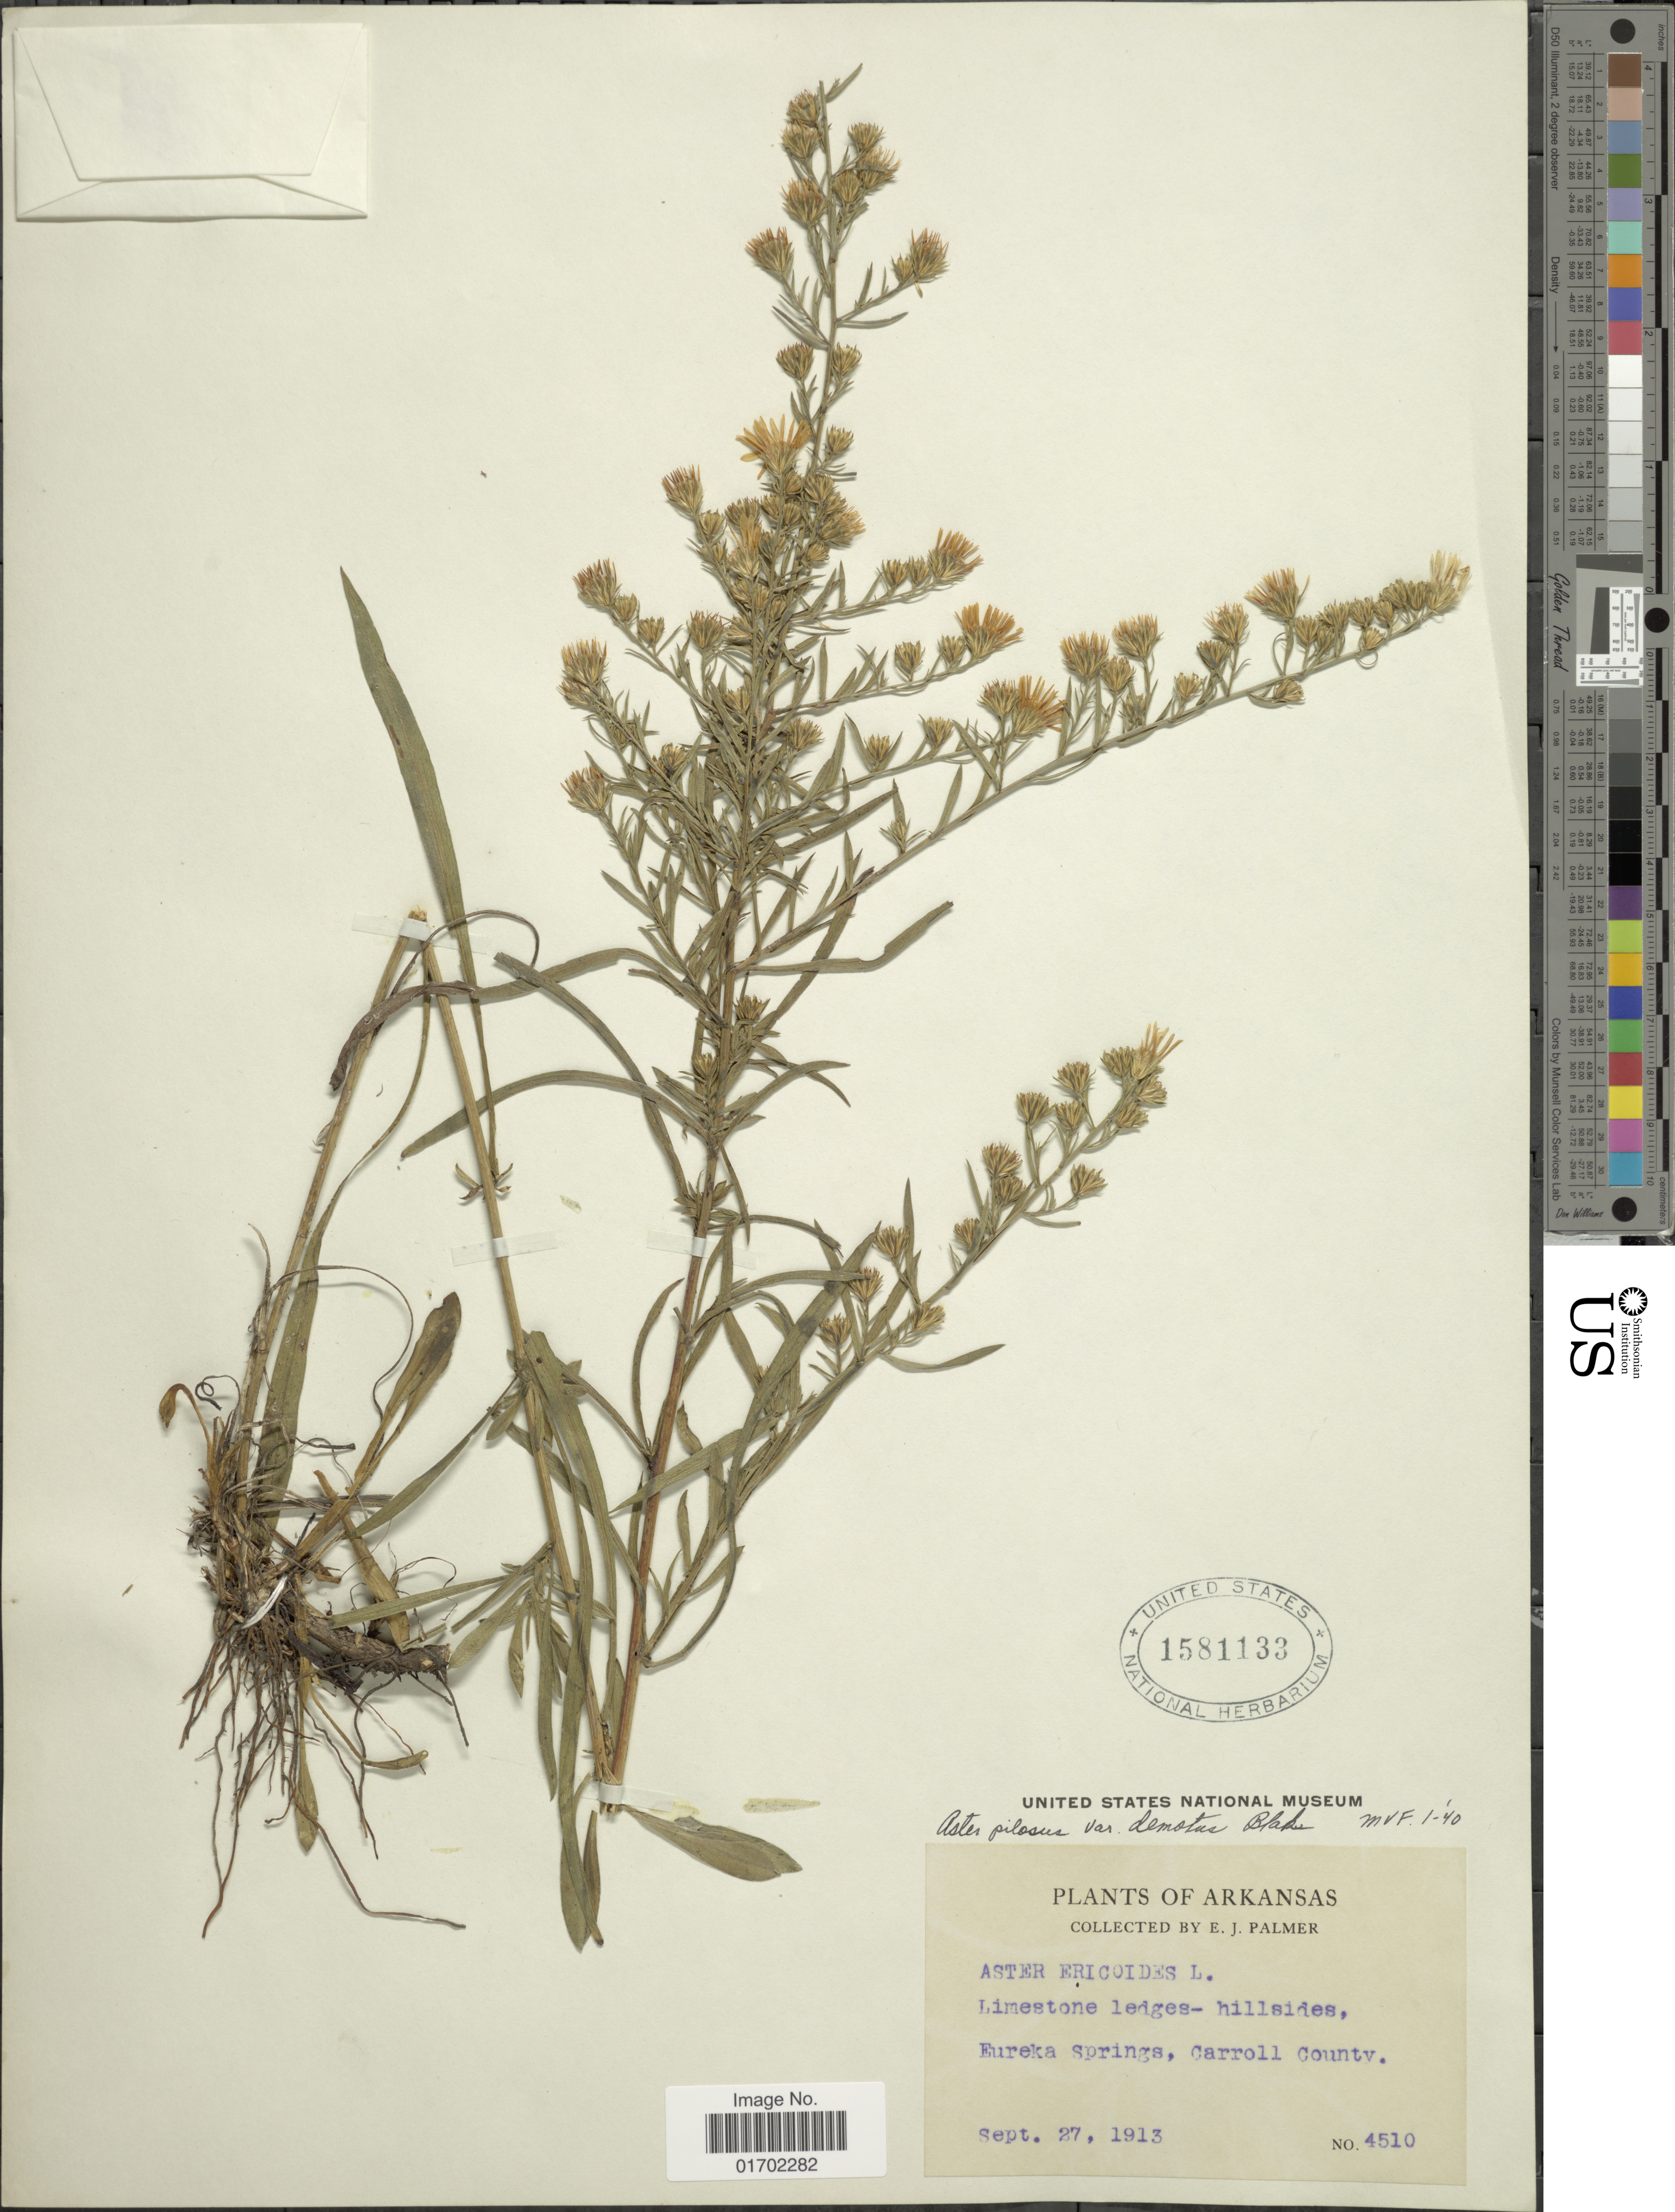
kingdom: Plantae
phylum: Tracheophyta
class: Magnoliopsida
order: Asterales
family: Asteraceae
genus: Symphyotrichum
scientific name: Symphyotrichum pilosum var. pringlei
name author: (A. Gray) G.L. Nesom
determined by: Witsell, Theo, (ARKNHCX), Arkansas Natural Heritage Commission (UNITED STATES)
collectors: E. J. Palmer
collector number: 4510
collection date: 1913-09-27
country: United States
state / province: Arkansas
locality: Eureka Springs, Carroll County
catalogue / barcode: US 1581133